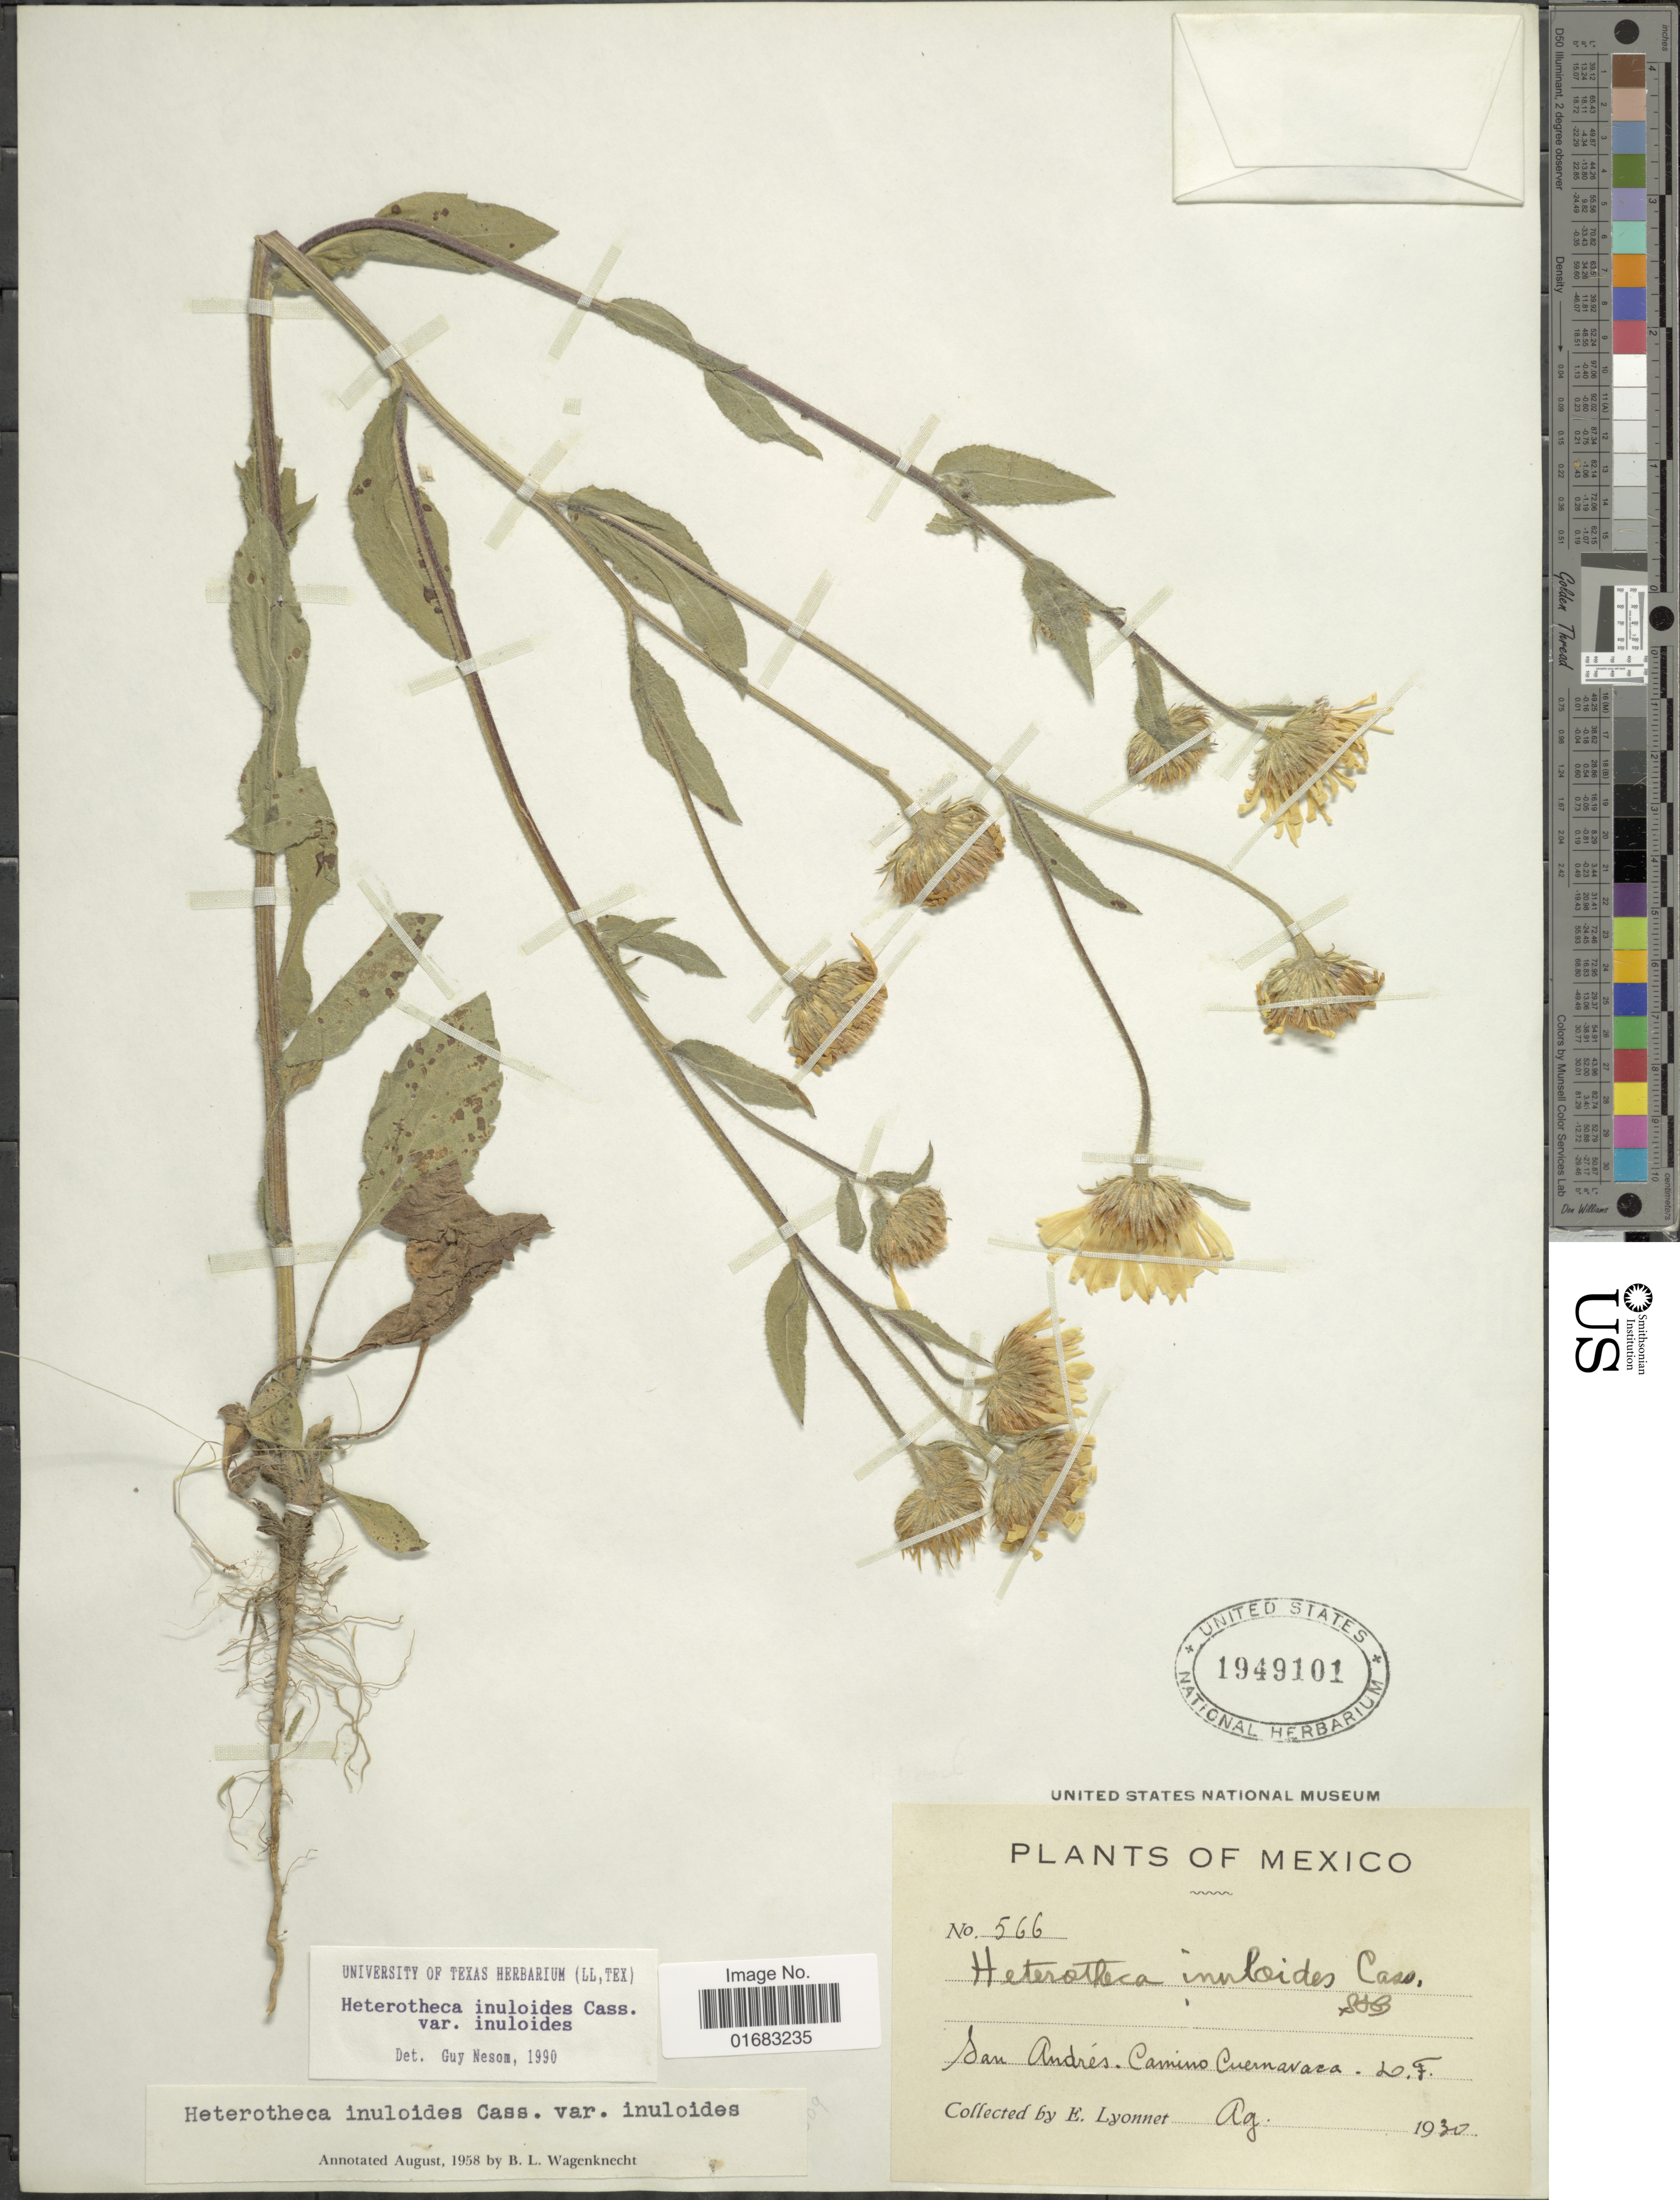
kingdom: Plantae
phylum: Tracheophyta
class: Magnoliopsida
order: Asterales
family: Asteraceae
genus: Heterotheca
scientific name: Heterotheca inuloides var. inuloides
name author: Cass.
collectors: E. Lyonnet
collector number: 566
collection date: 1930-08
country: Mexico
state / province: Distrito Federal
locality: San Andres. Camino Cuernavaca. Mexico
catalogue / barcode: US 1949101